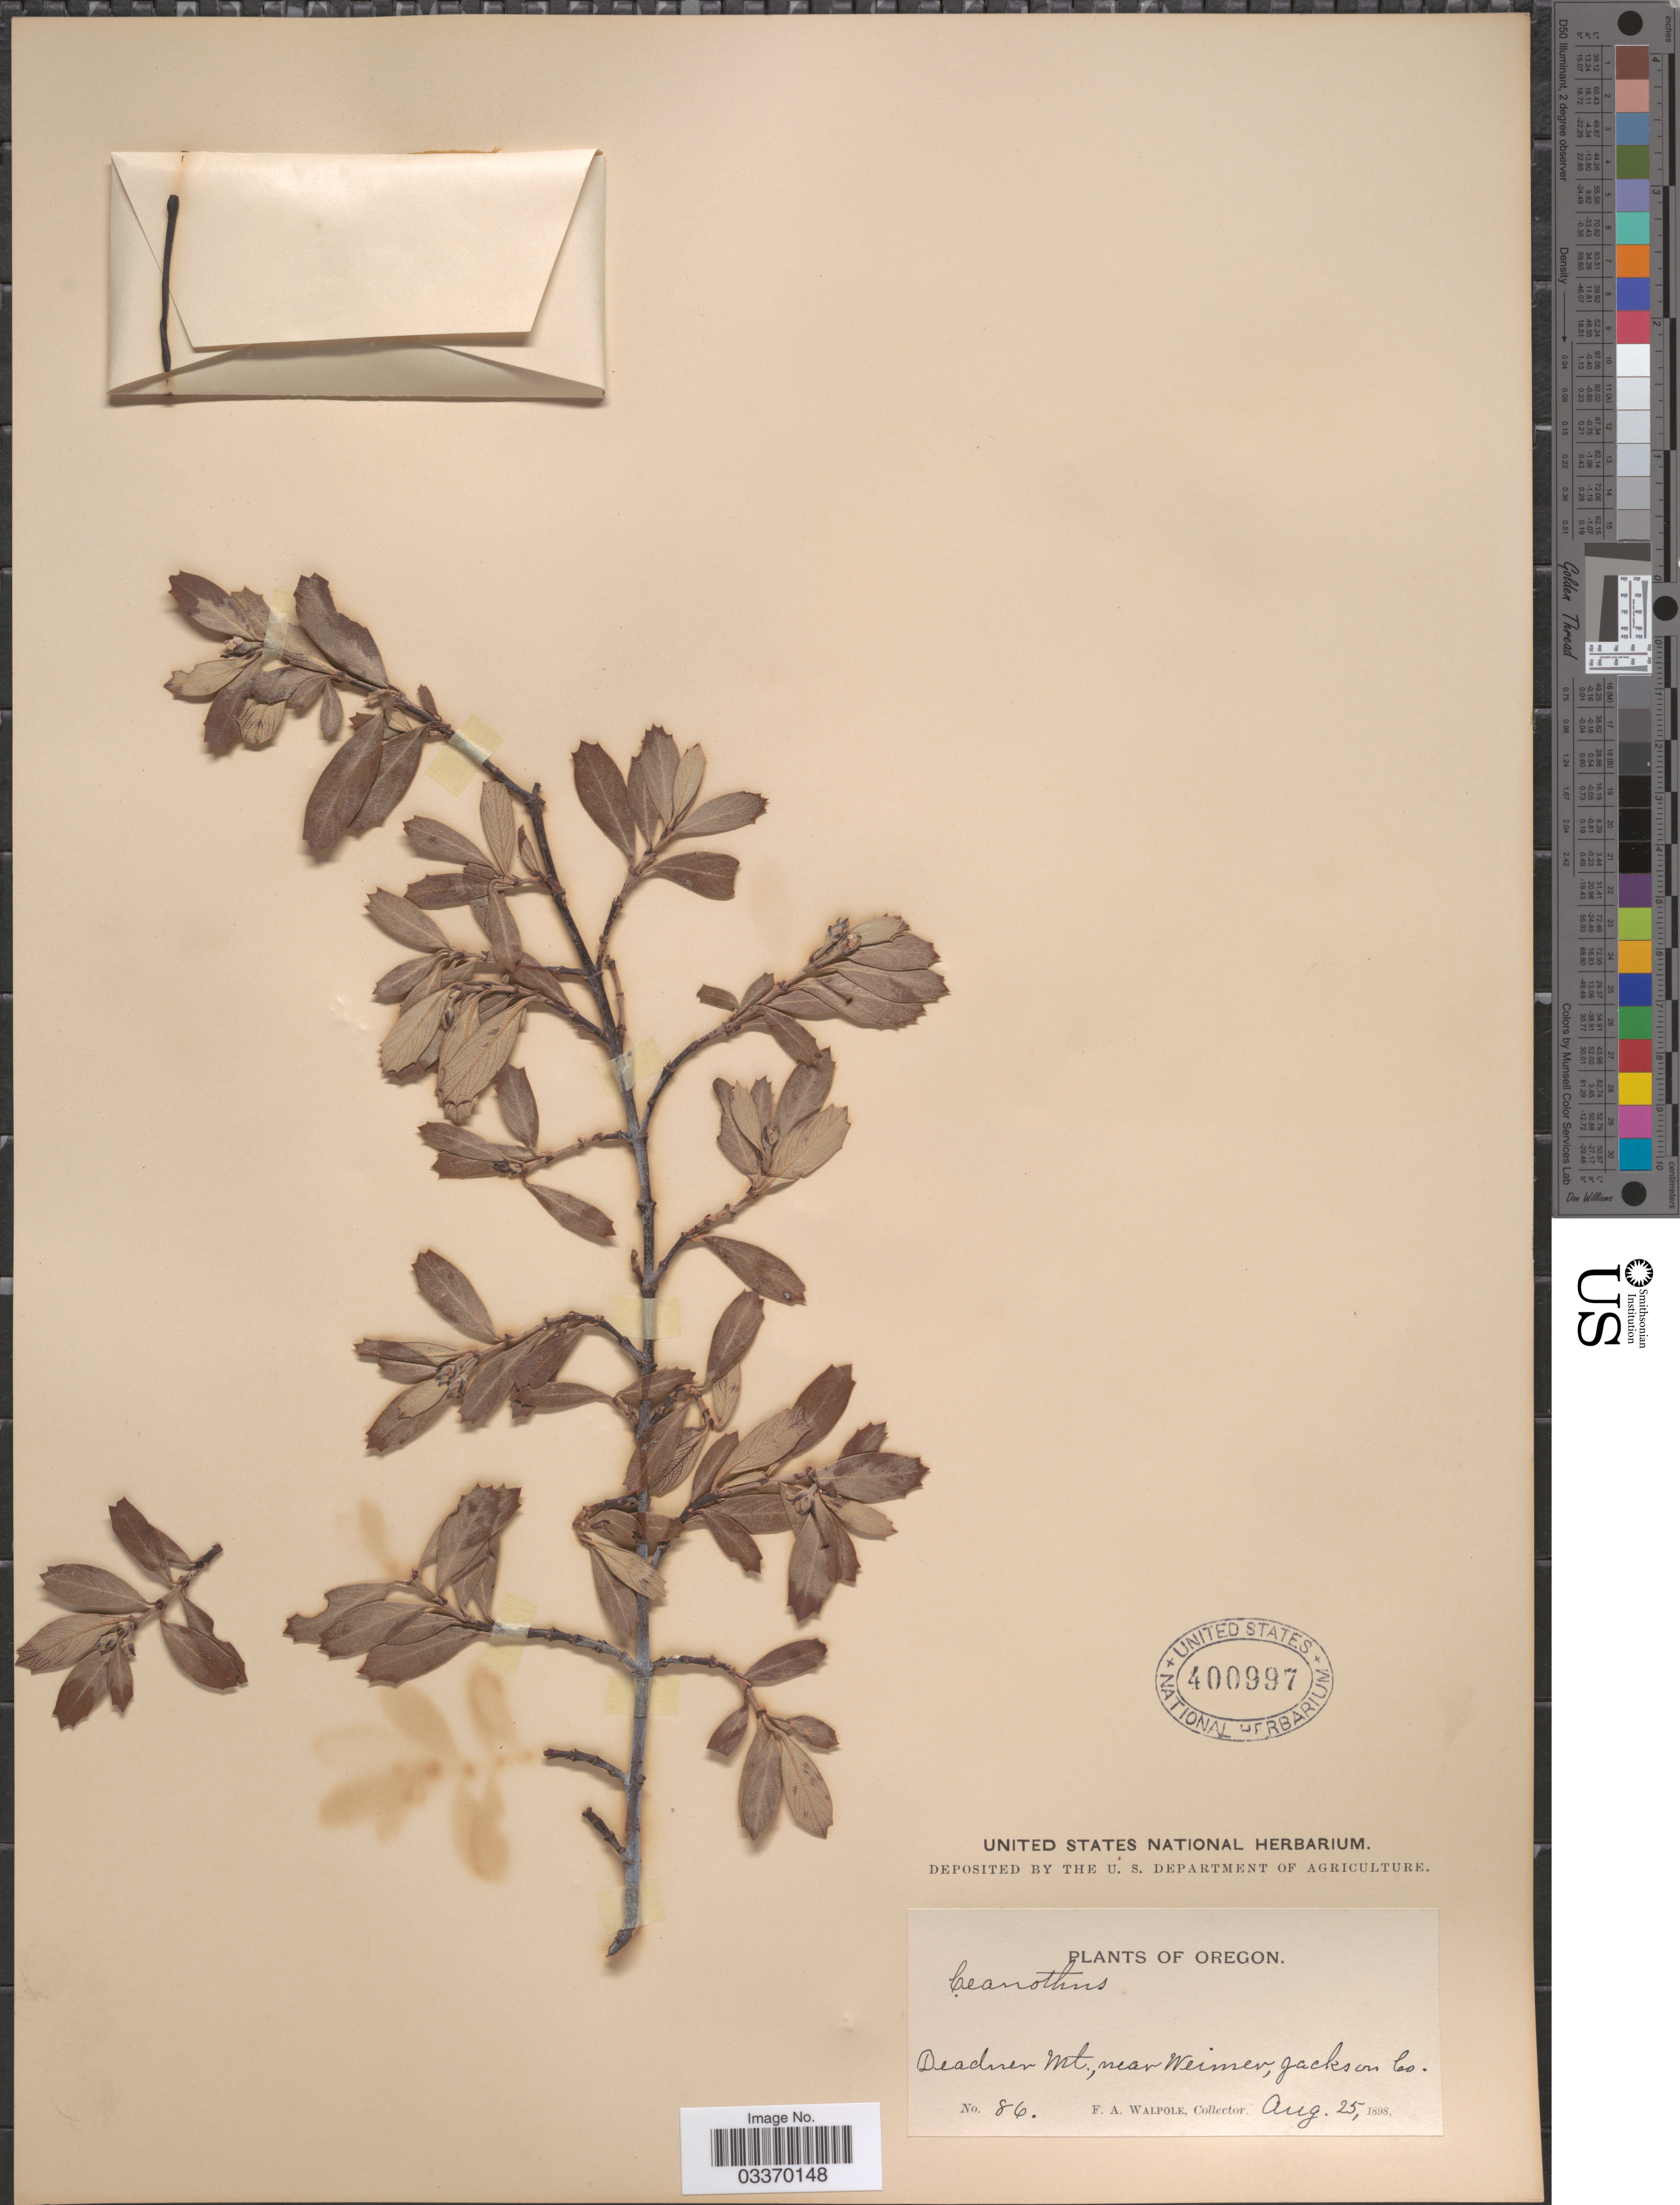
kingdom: Plantae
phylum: Tracheophyta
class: Magnoliopsida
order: Rosales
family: Rhamnaceae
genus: Ceanothus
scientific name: Ceanothus prostratus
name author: Benth.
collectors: F. Walpole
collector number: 86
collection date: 1898-08-25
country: United States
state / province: Oregon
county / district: Jackson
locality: Deadner [interpreted] Mt., near Weimer, Jackson Co.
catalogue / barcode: US 400997